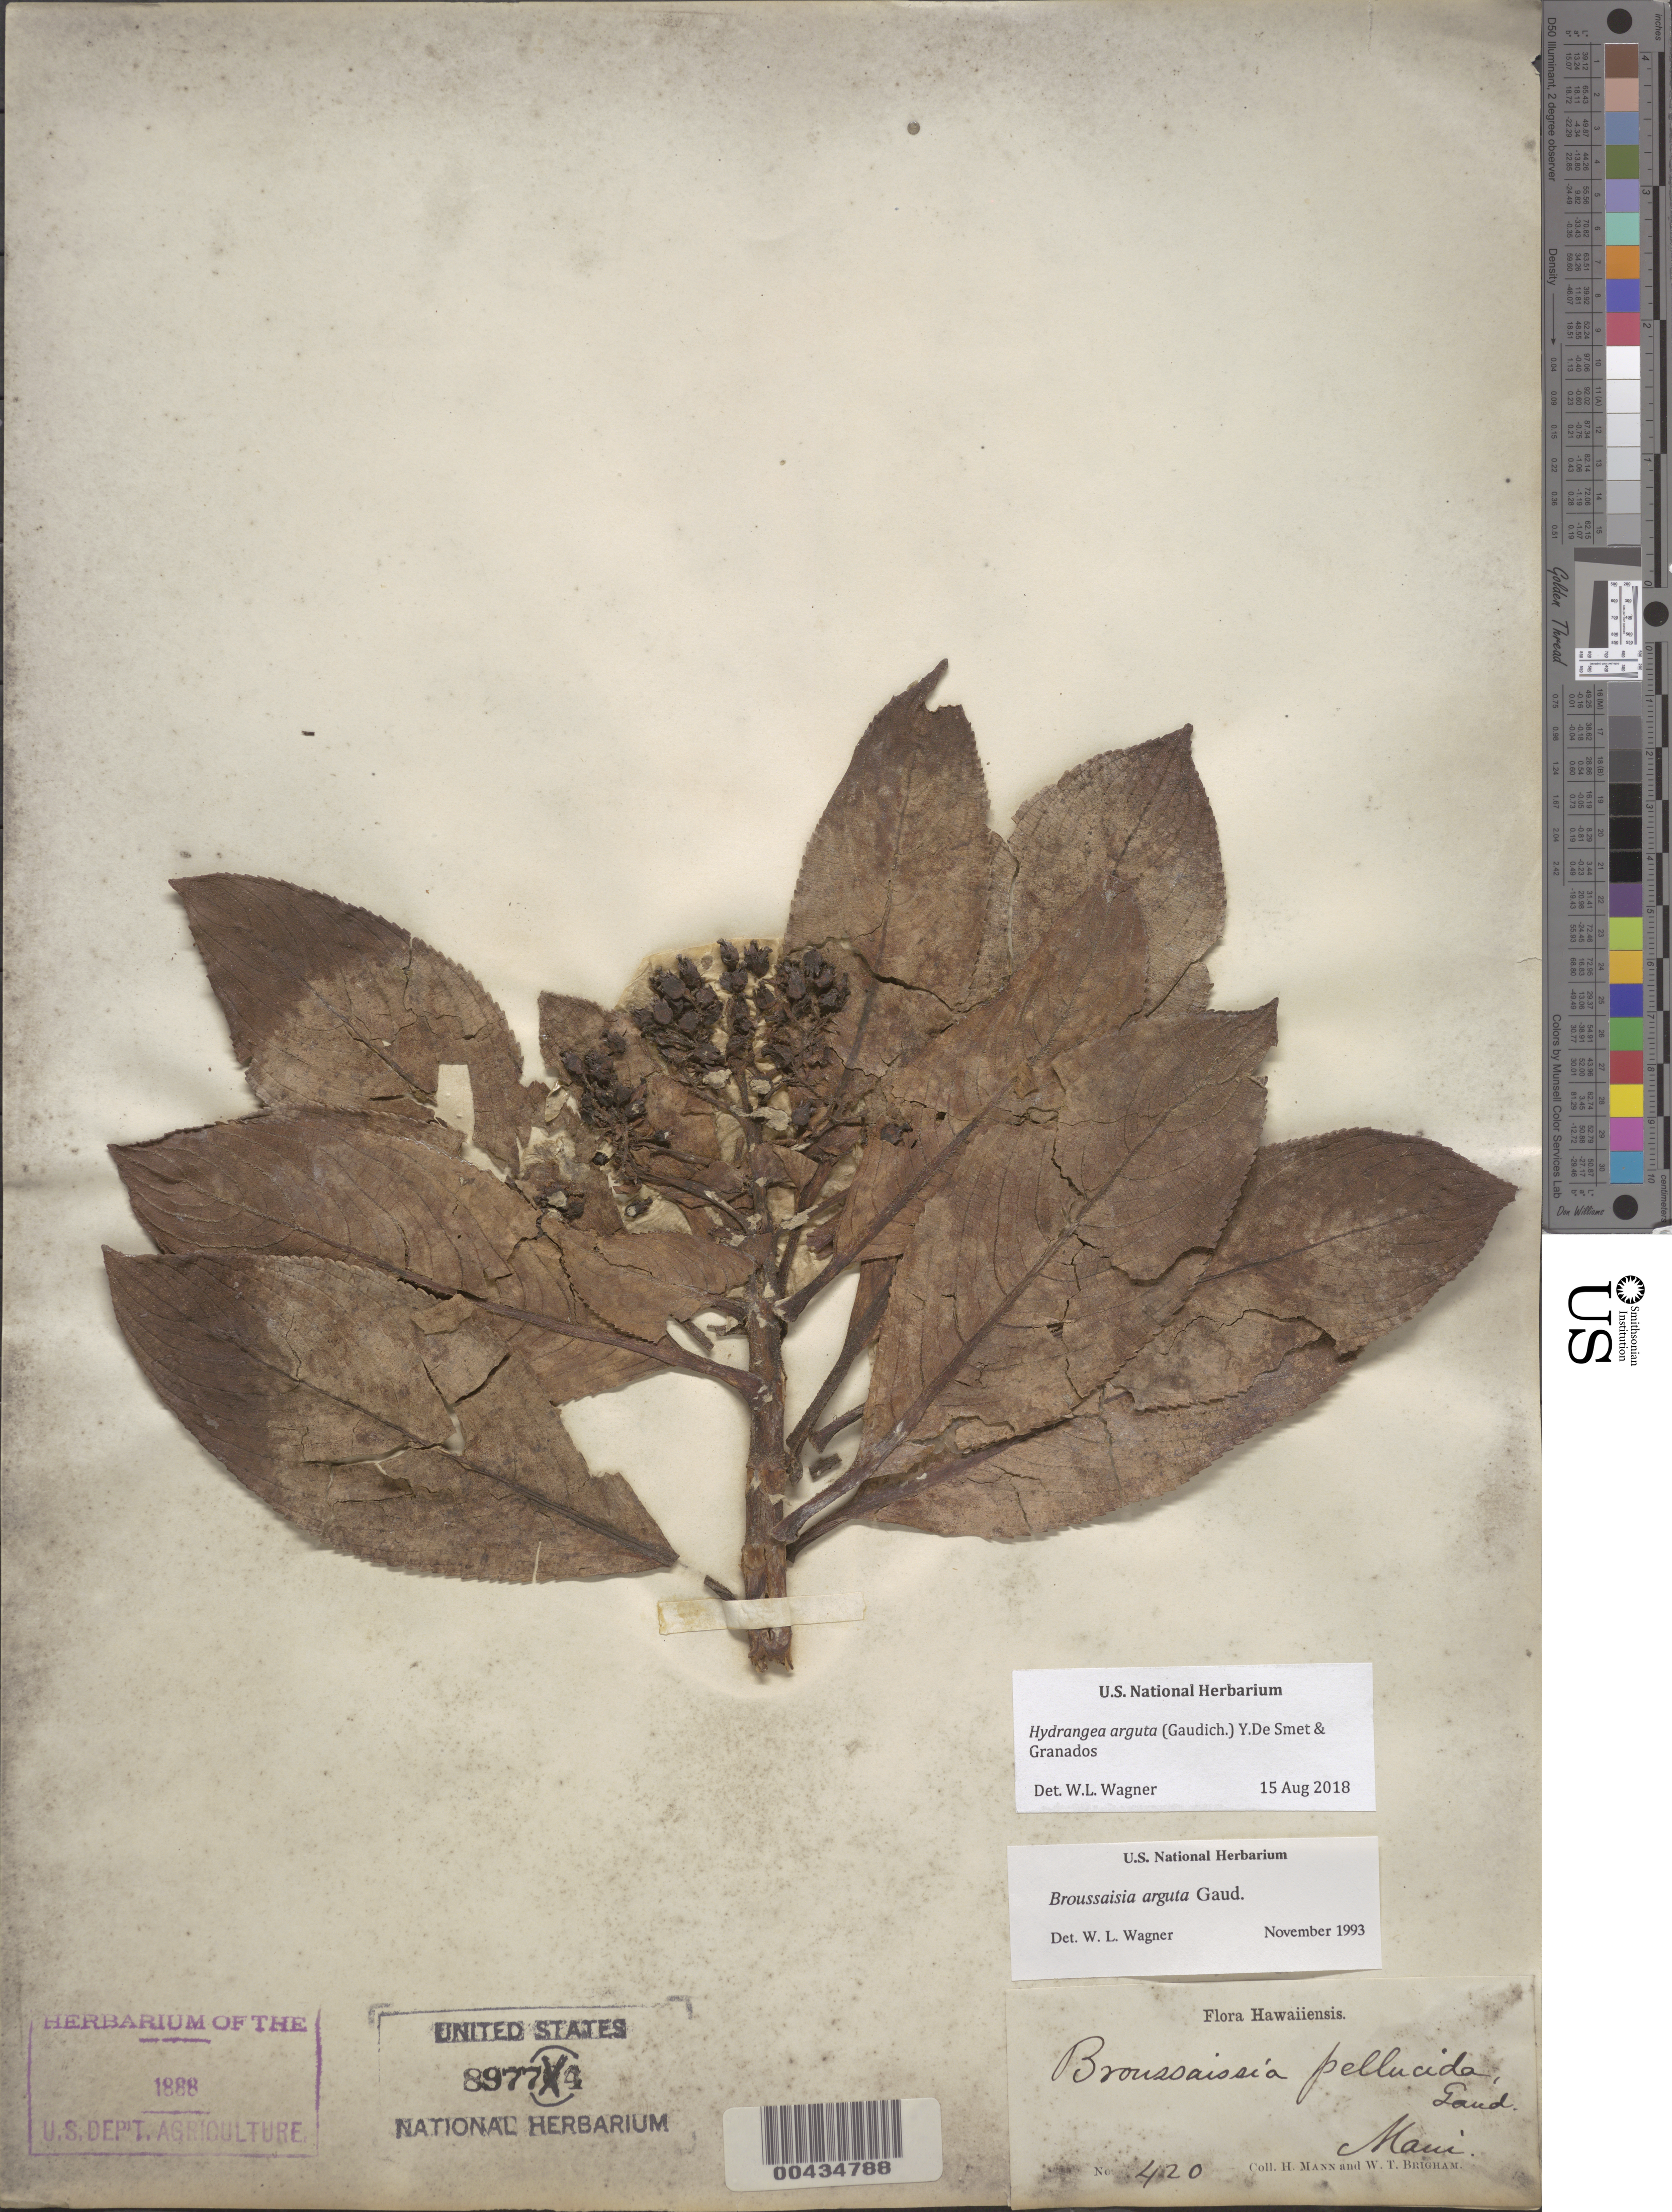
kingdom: Plantae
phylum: Tracheophyta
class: Magnoliopsida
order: Cornales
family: Hydrangeaceae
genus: Hydrangea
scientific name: Hydrangea arguta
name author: (Gaudich.) Y. De Smet & C. Granados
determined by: Wagner, W. L., (BOT), Smithsonian Institution - National Museum of Natural History (UNITED STATES)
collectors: H. Mann & W. T. Brigham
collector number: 420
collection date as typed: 18??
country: United States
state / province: Hawaii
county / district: Maui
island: Maui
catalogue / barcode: US 89774